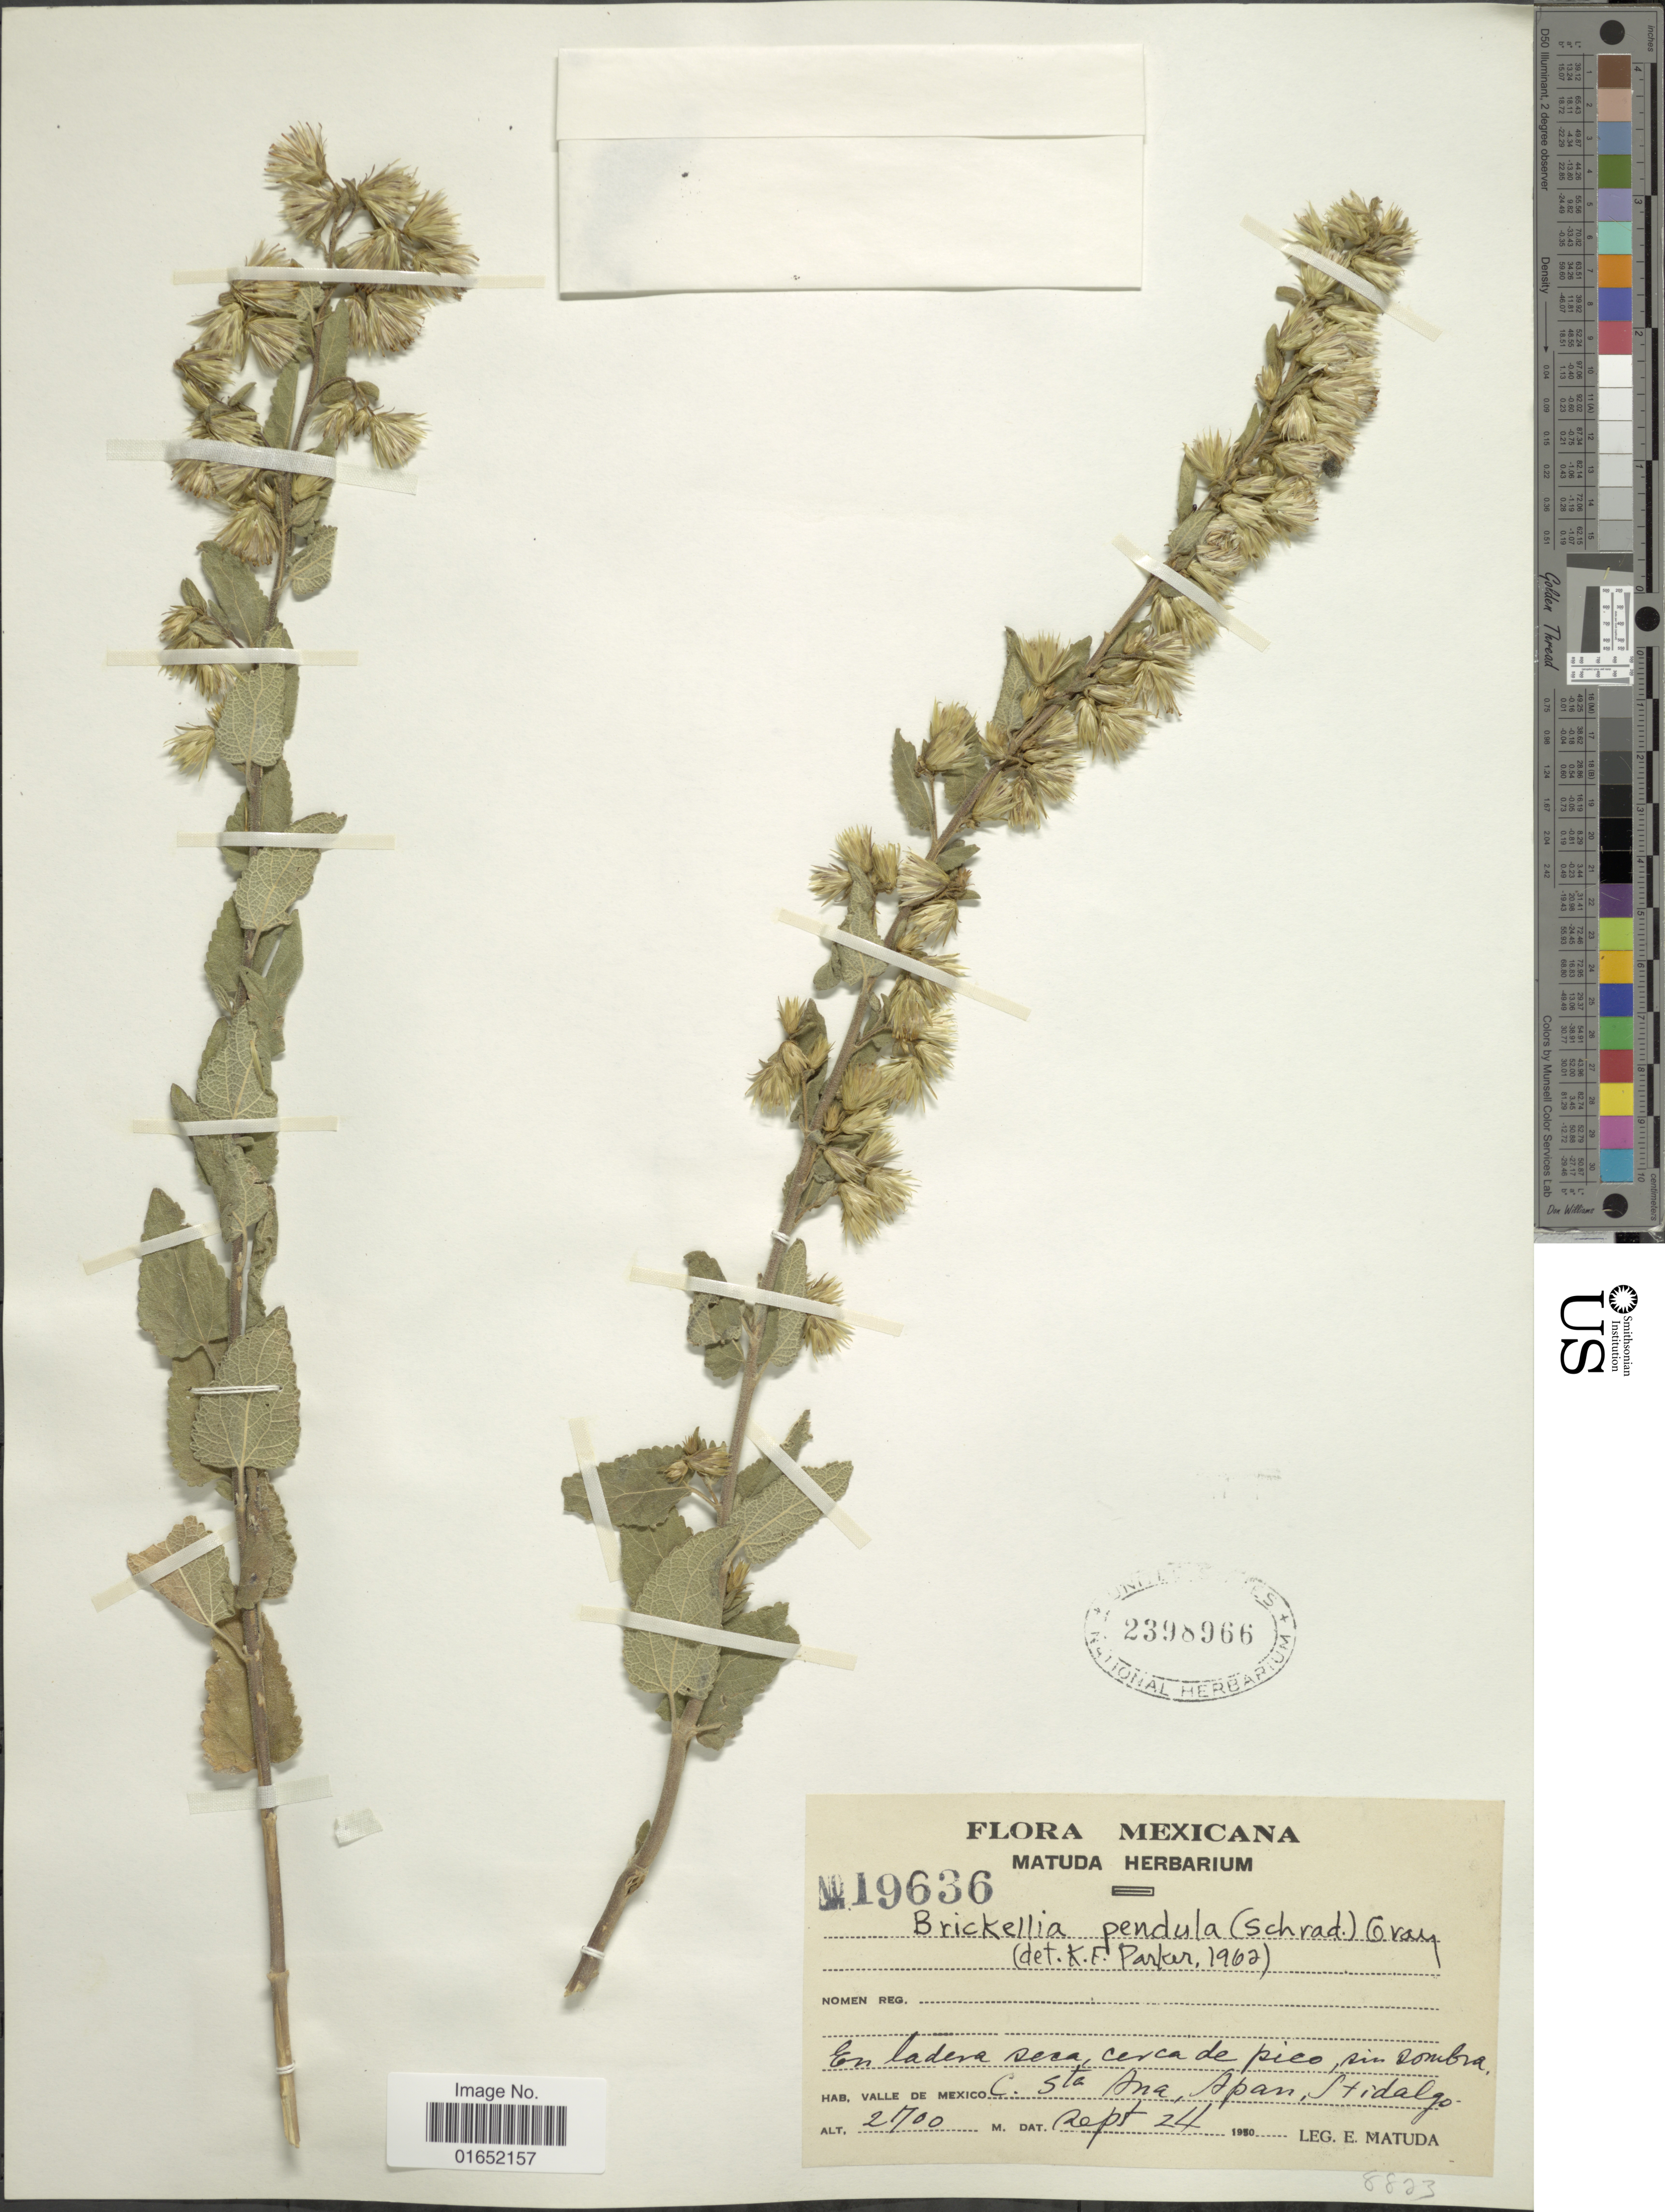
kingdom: Plantae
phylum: Tracheophyta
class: Magnoliopsida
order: Asterales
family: Asteraceae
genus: Brickellia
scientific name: Brickellia pendula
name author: (Schrad.) A. Gray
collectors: E. Matuda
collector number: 19636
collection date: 1950-09-24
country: Mexico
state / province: Hidalgo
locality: En ladera seca, cerca de pico, sin sombra, Valle de Mexico C Sta Ana, Apan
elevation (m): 2700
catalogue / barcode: US 2398966